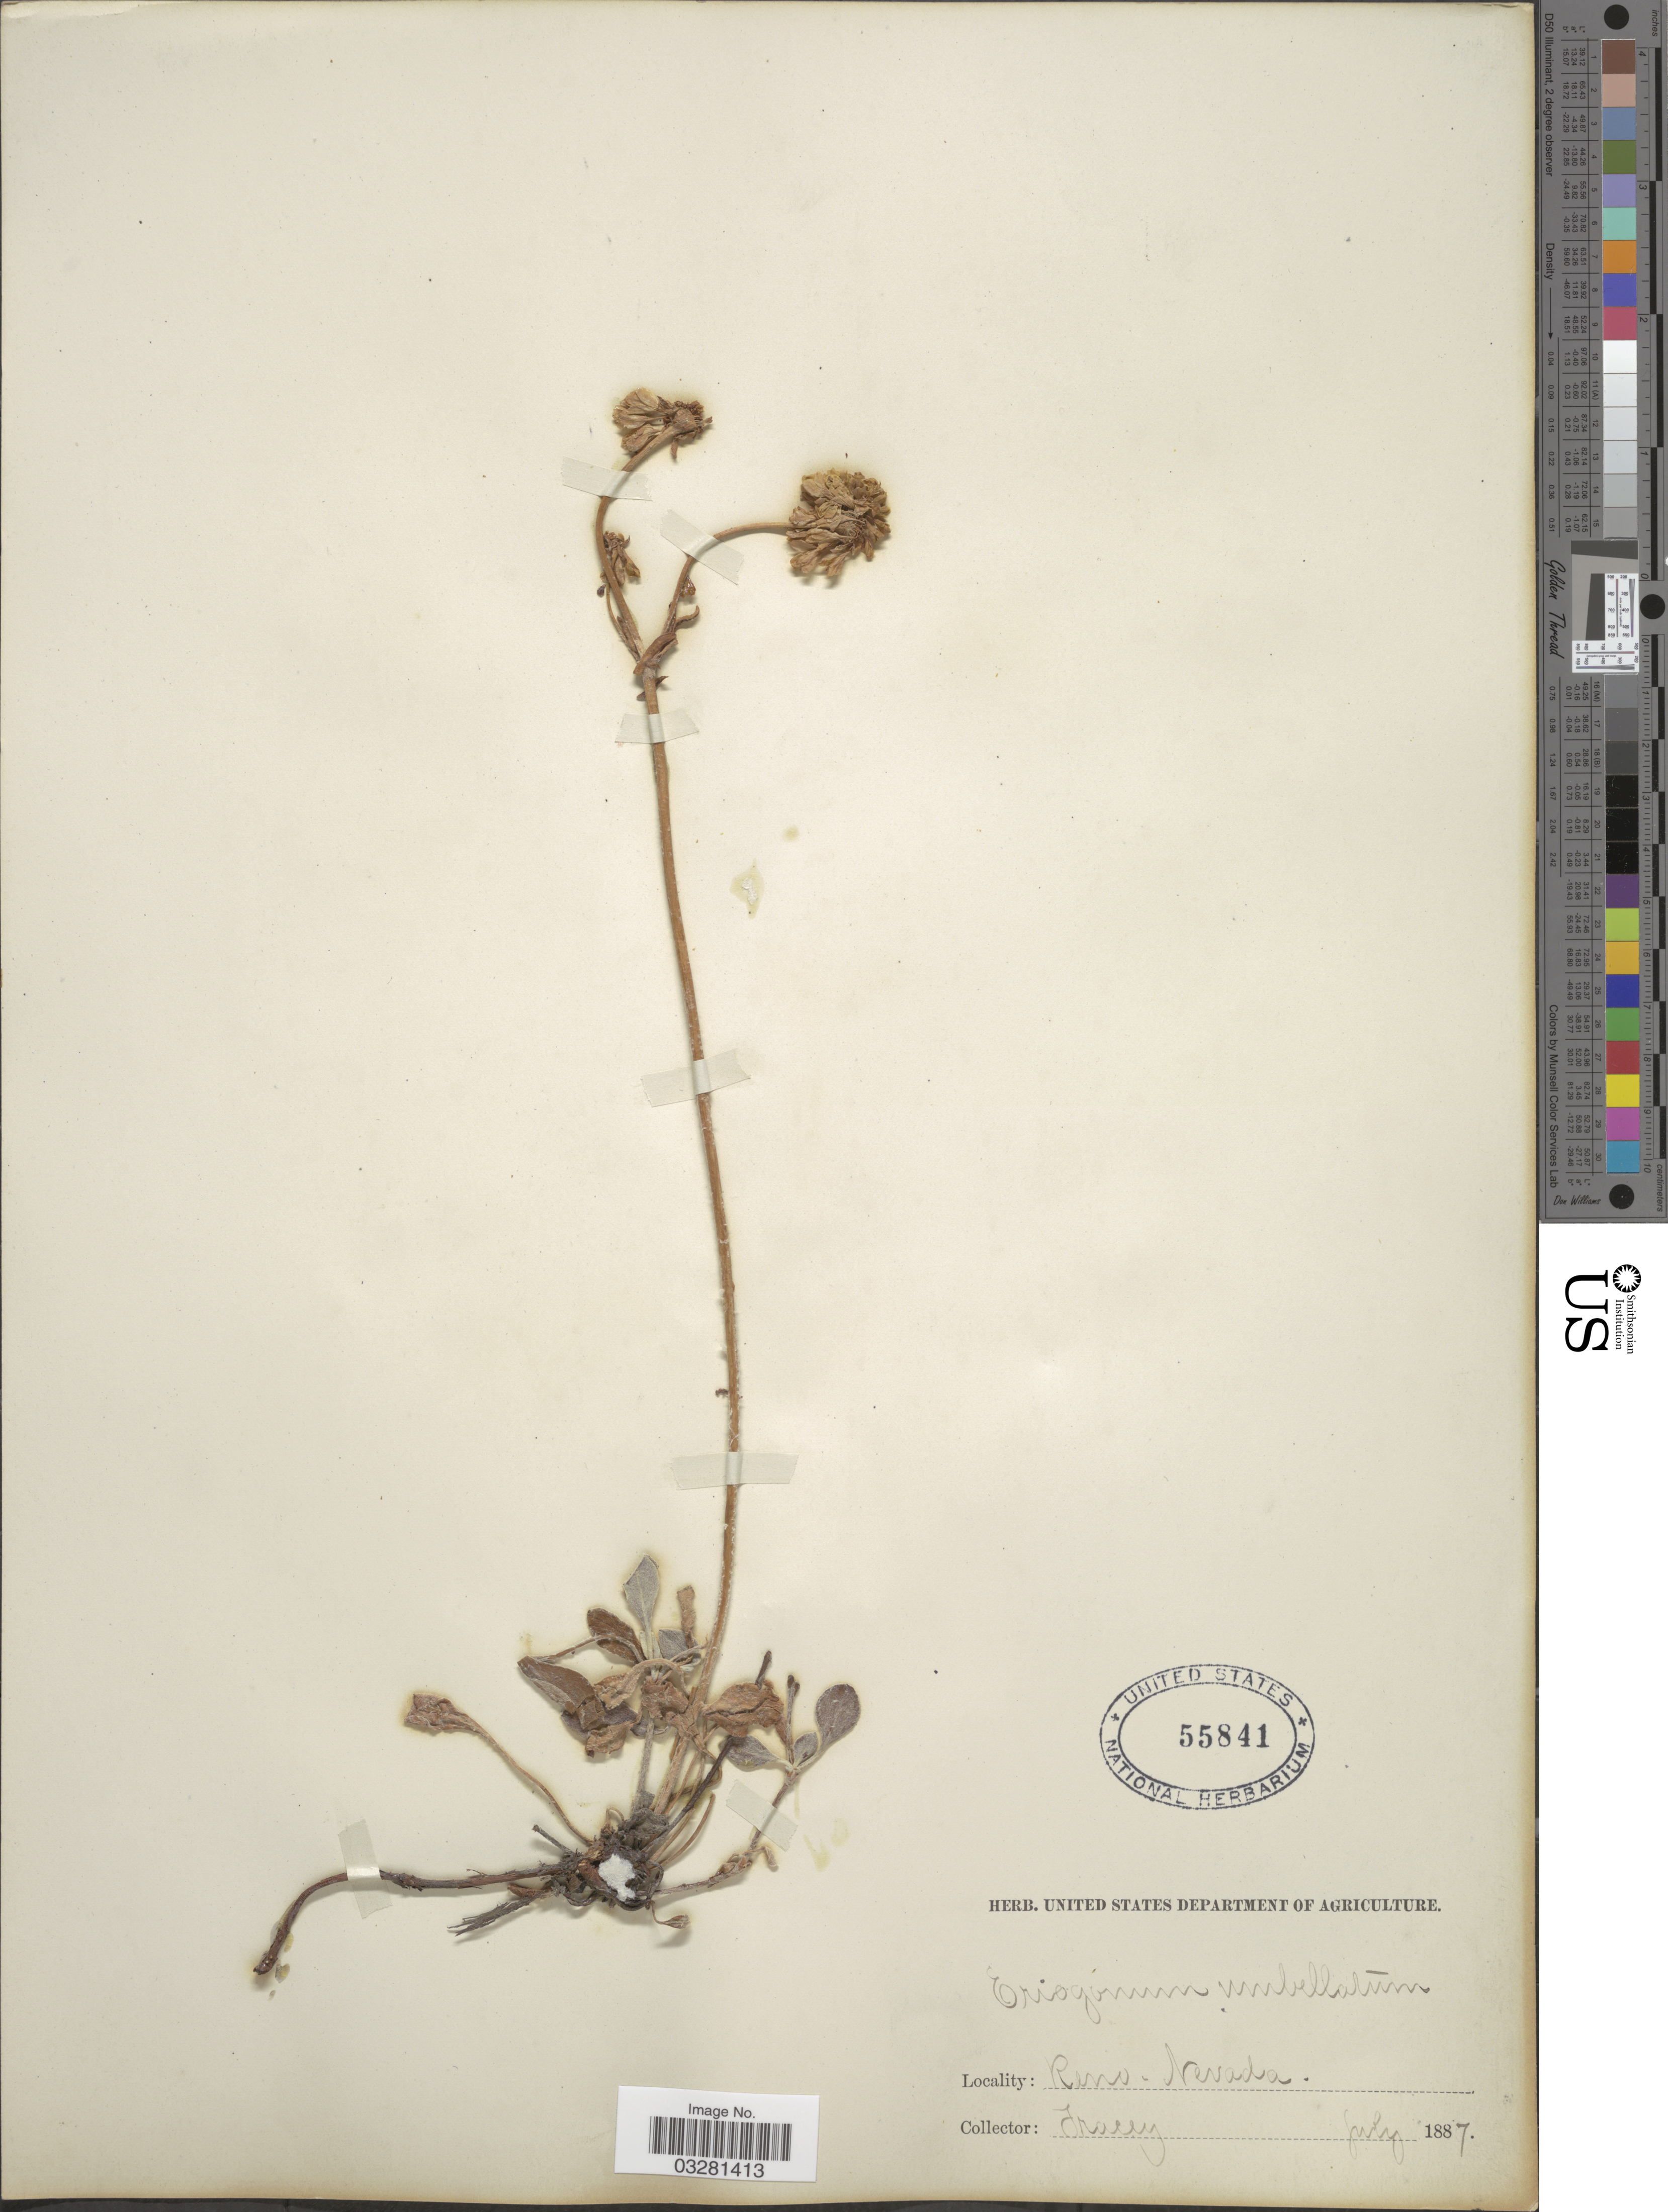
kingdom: Plantae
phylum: Tracheophyta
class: Magnoliopsida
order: Caryophyllales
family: Polygonaceae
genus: Eriogonum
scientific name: Eriogonum umbellatum var. umbellatum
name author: Torr.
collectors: Tracey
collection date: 1887-07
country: United States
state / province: Nevada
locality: Reno.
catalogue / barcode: US 55841